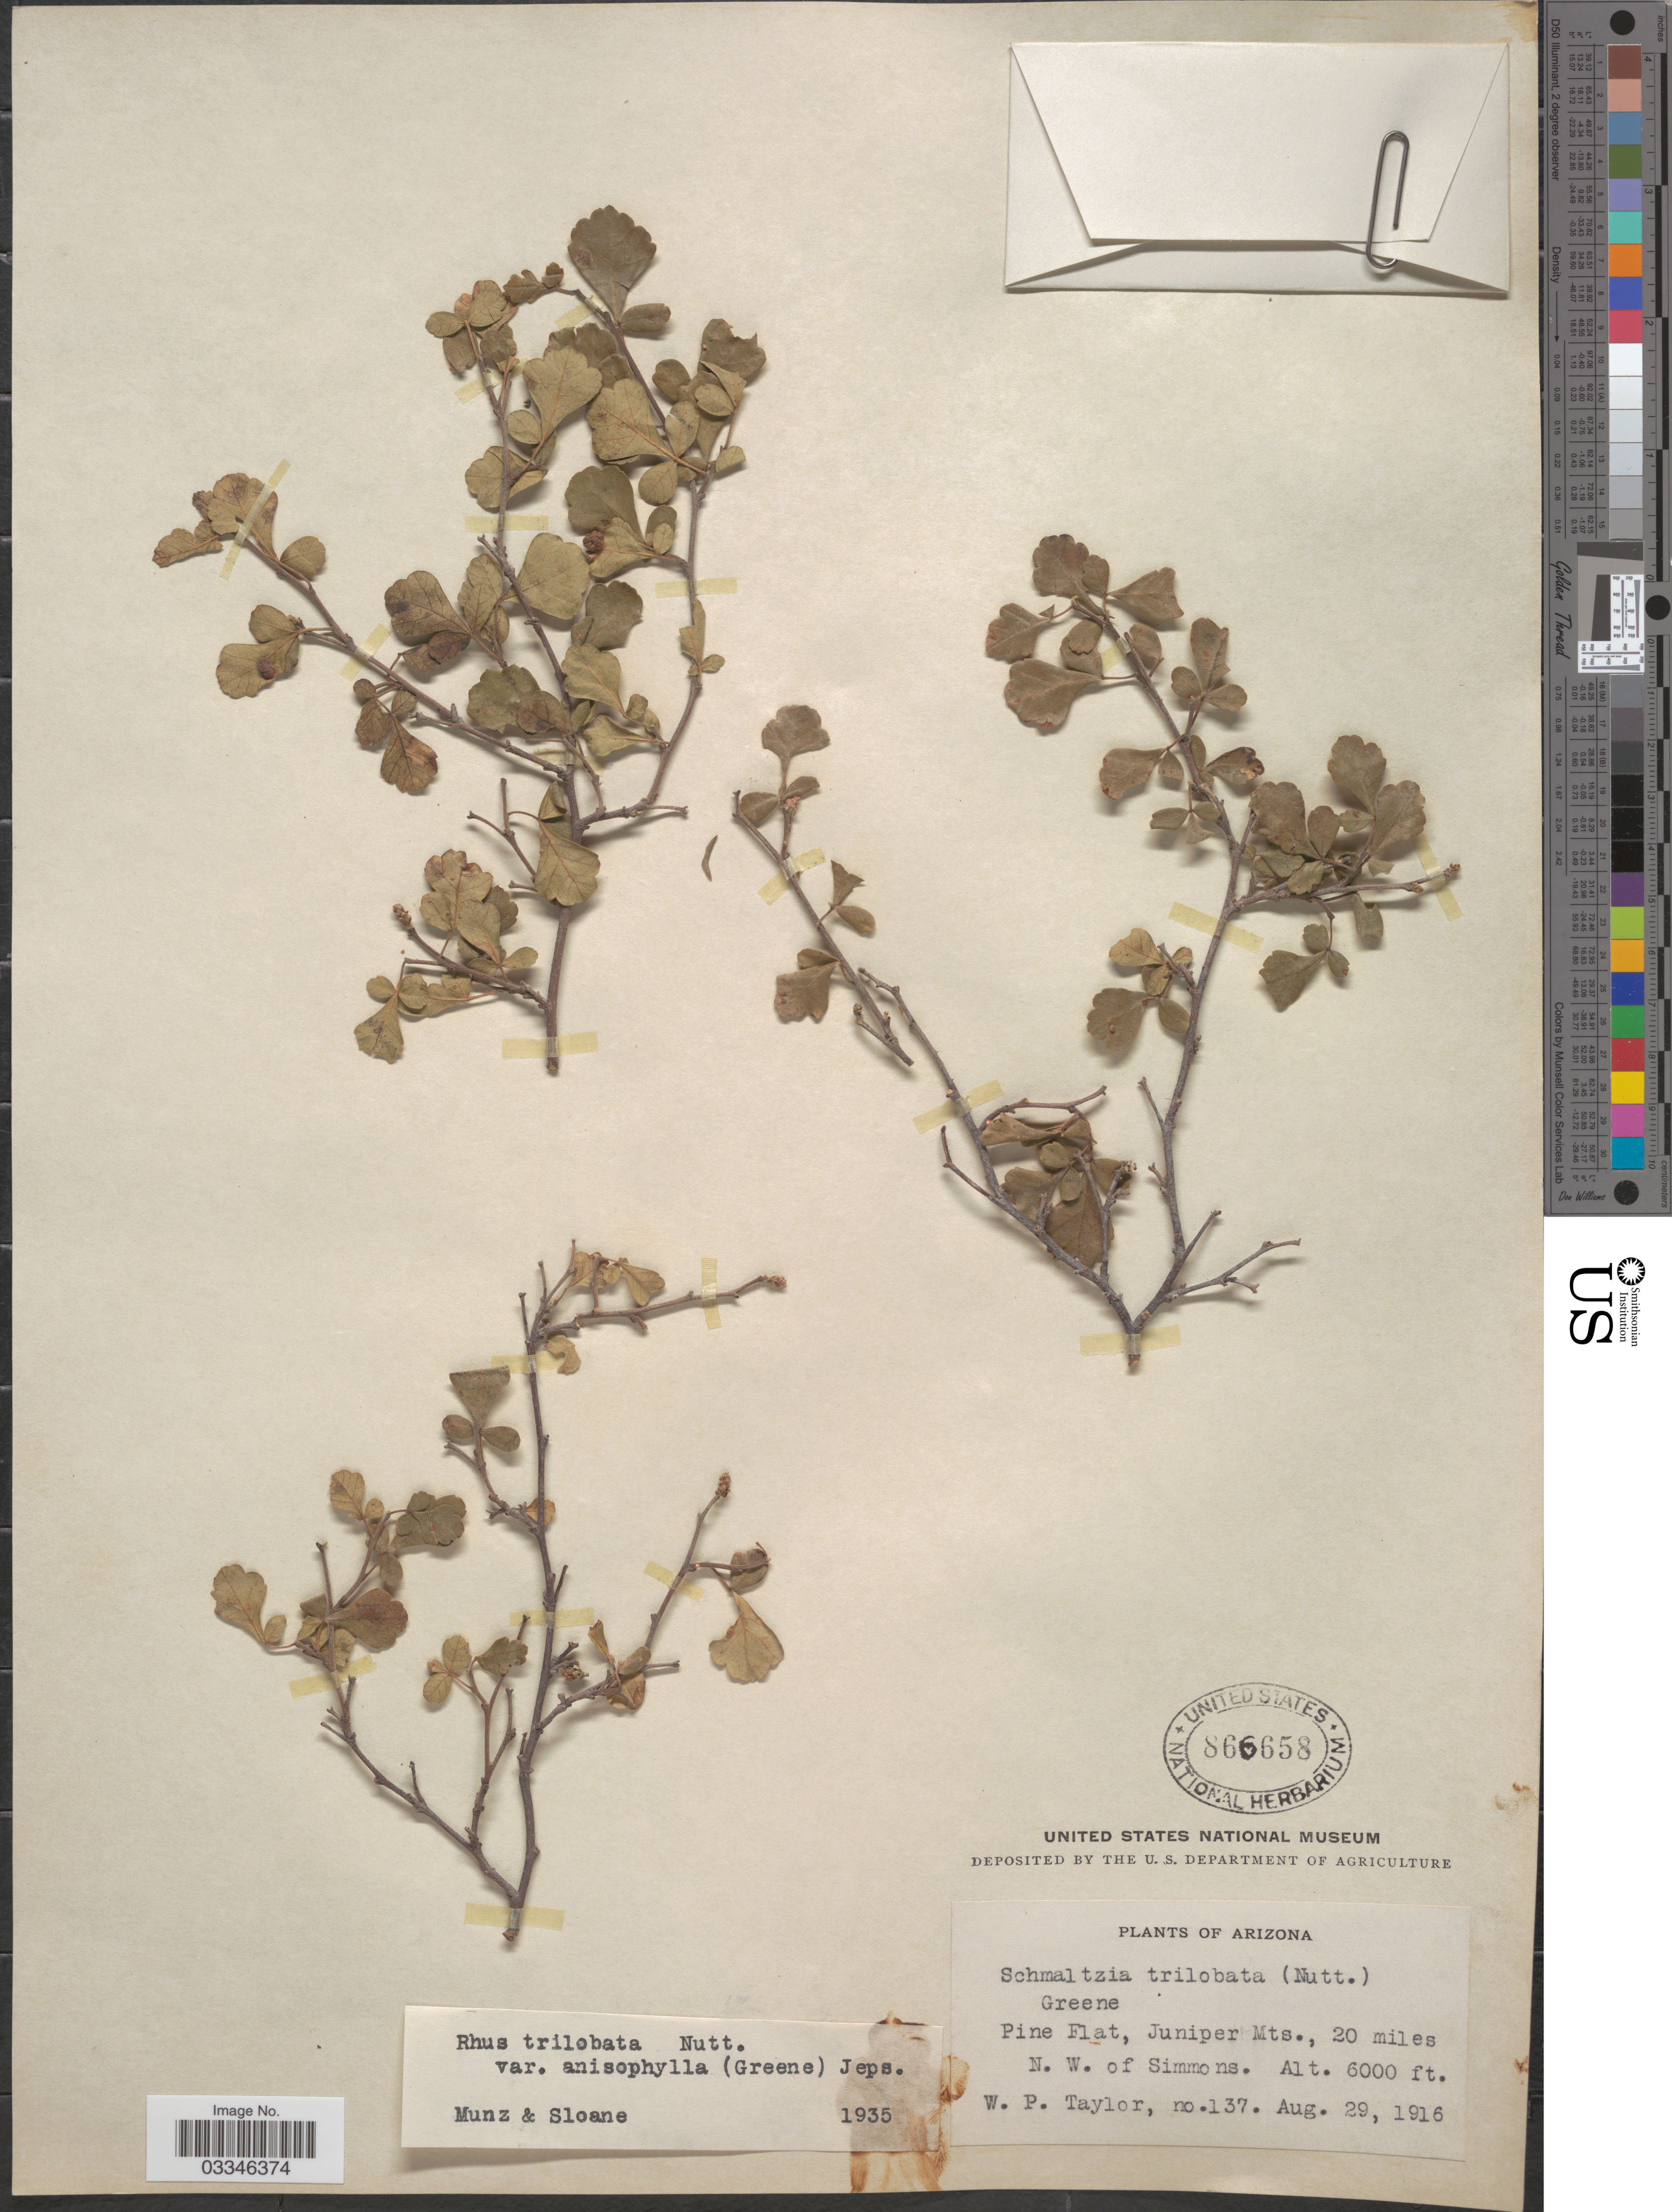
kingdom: Plantae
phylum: Tracheophyta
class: Magnoliopsida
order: Sapindales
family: Anacardiaceae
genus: Rhus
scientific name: Rhus trilobata var. anisophylla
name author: (Greene) Jeps.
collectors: W. P. Taylor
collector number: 137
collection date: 1916-08-29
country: United States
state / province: Arizona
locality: Pine Flat, Juniper Mts., 20 miles N.W. of Simmons.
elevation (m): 1829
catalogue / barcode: US 866658